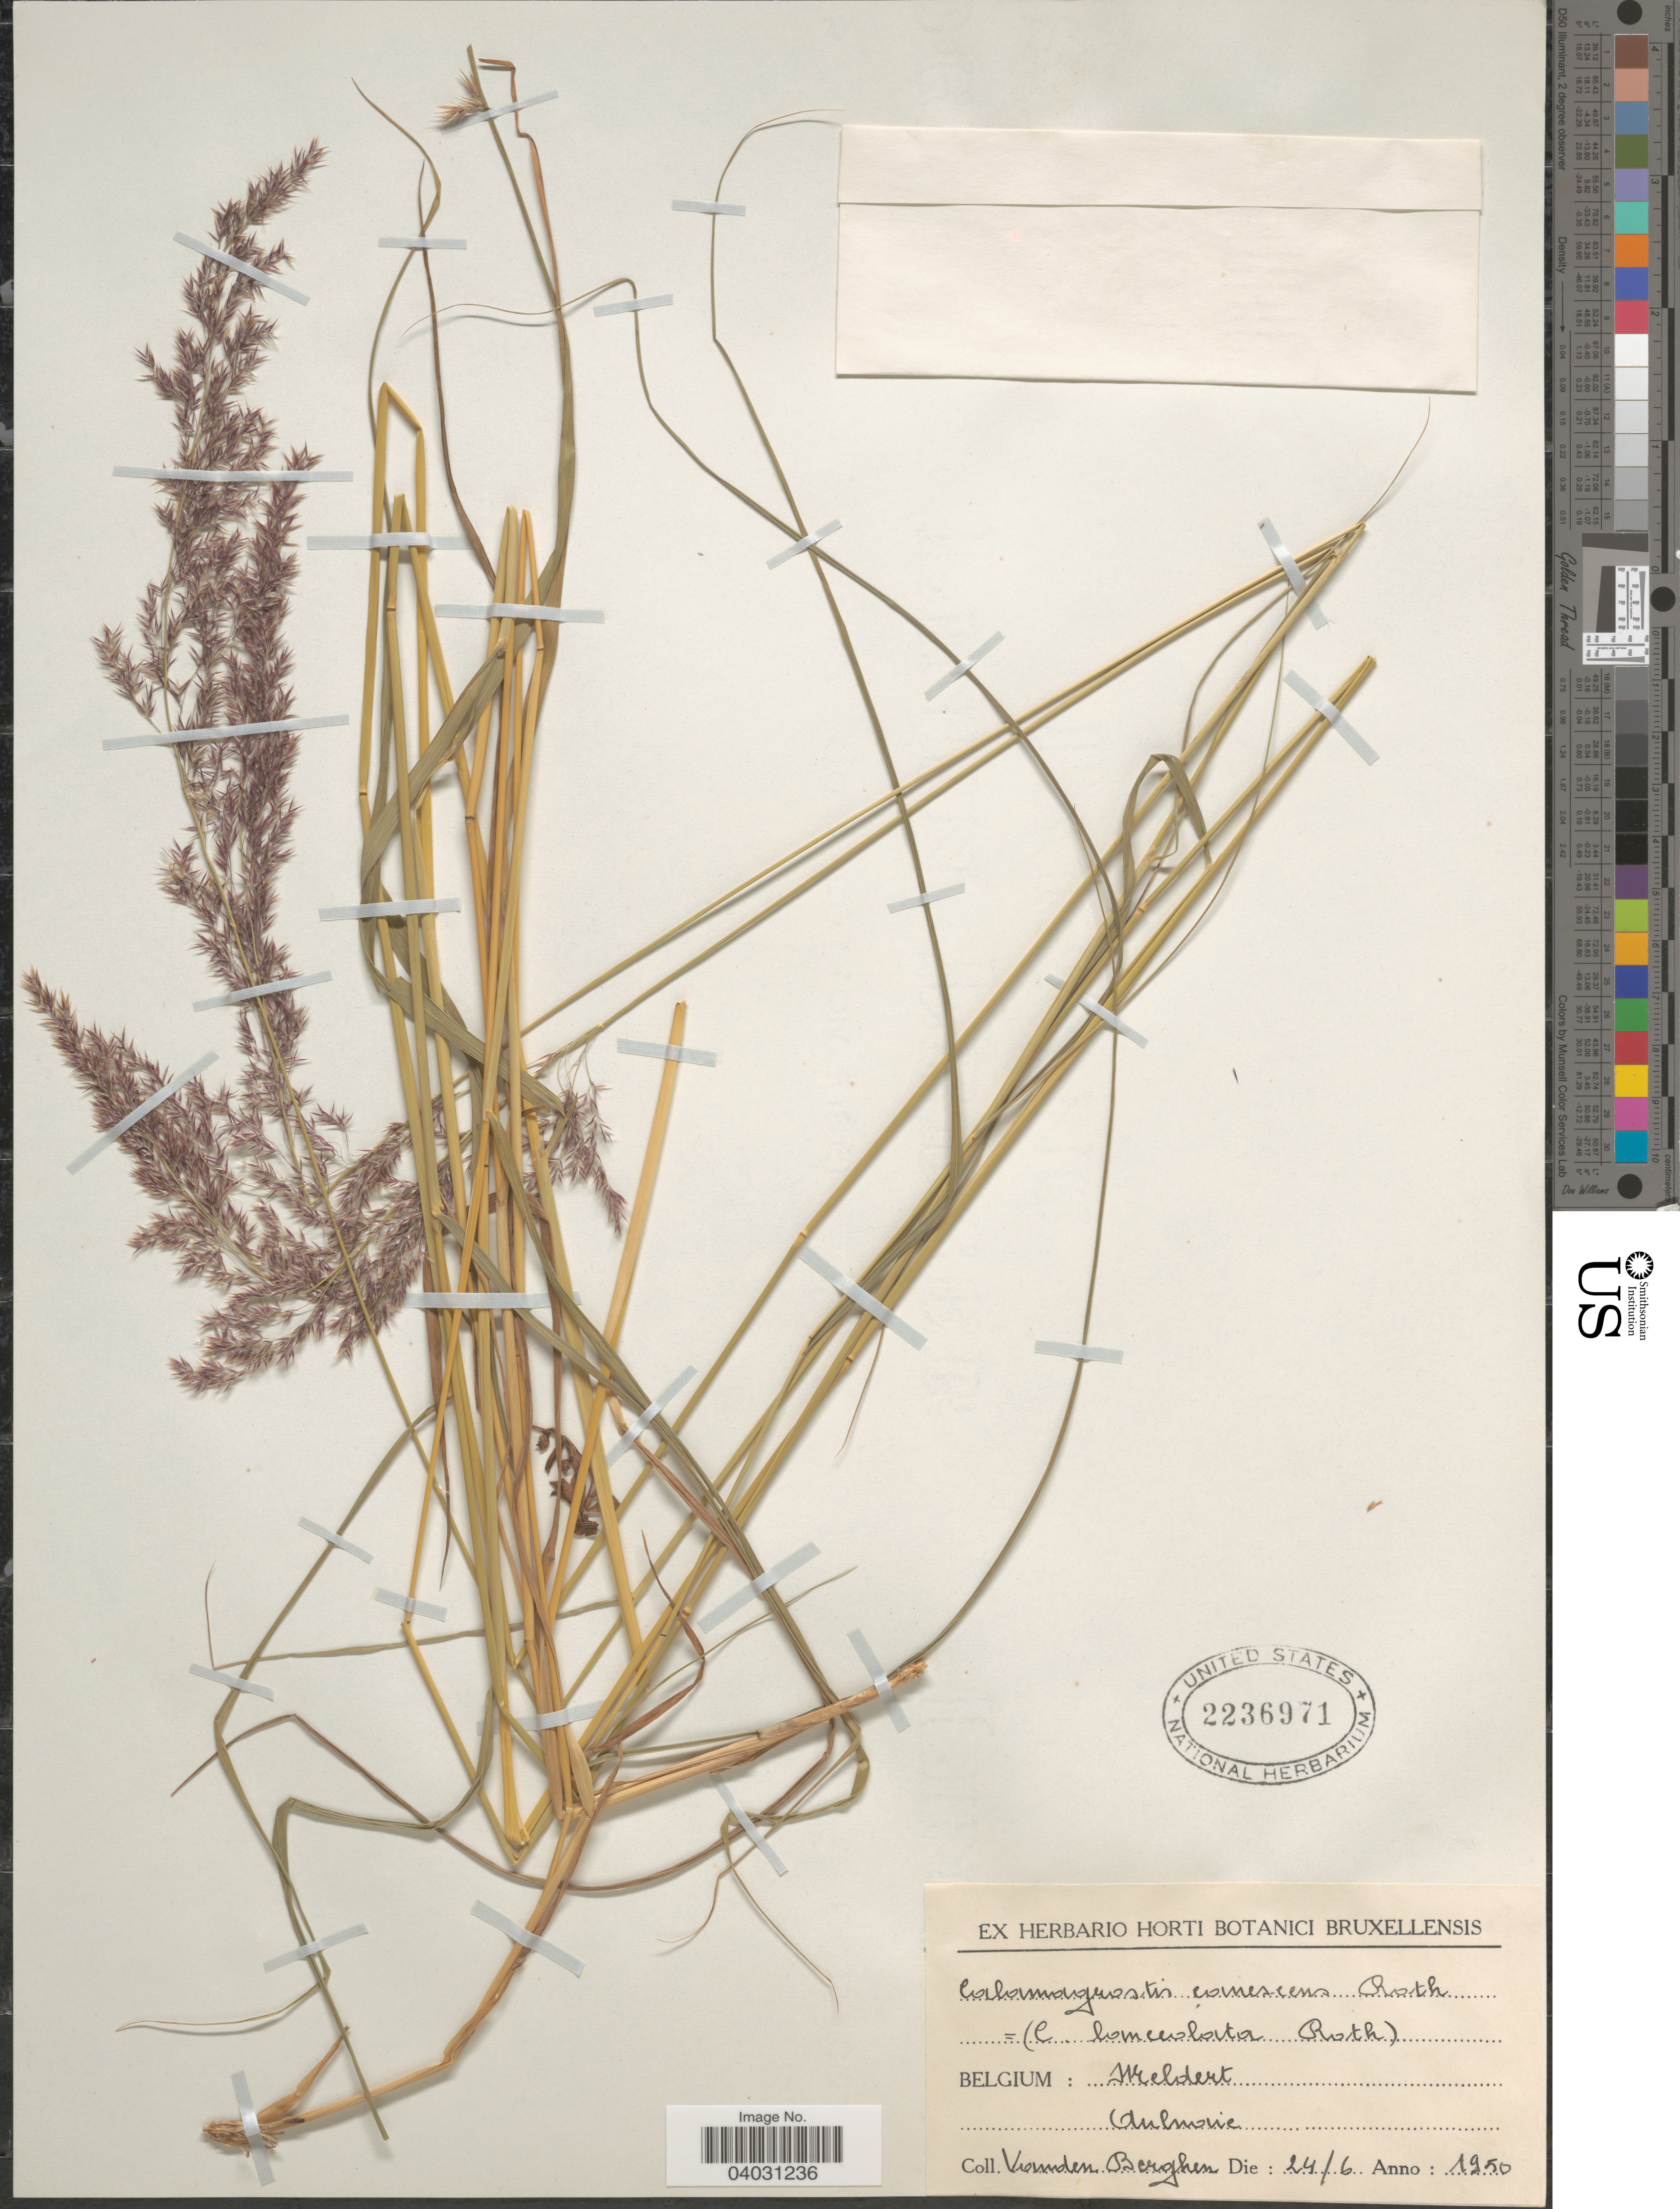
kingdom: Plantae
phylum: Tracheophyta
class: Liliopsida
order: Poales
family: Poaceae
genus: Calamagrostis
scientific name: Calamagrostis canescens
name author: (G.H. Weber) Roth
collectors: -. Van den Berghen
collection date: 1950-06-24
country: Belgium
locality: Meldert. Aulnonie. [interpreted]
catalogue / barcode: US 2236971